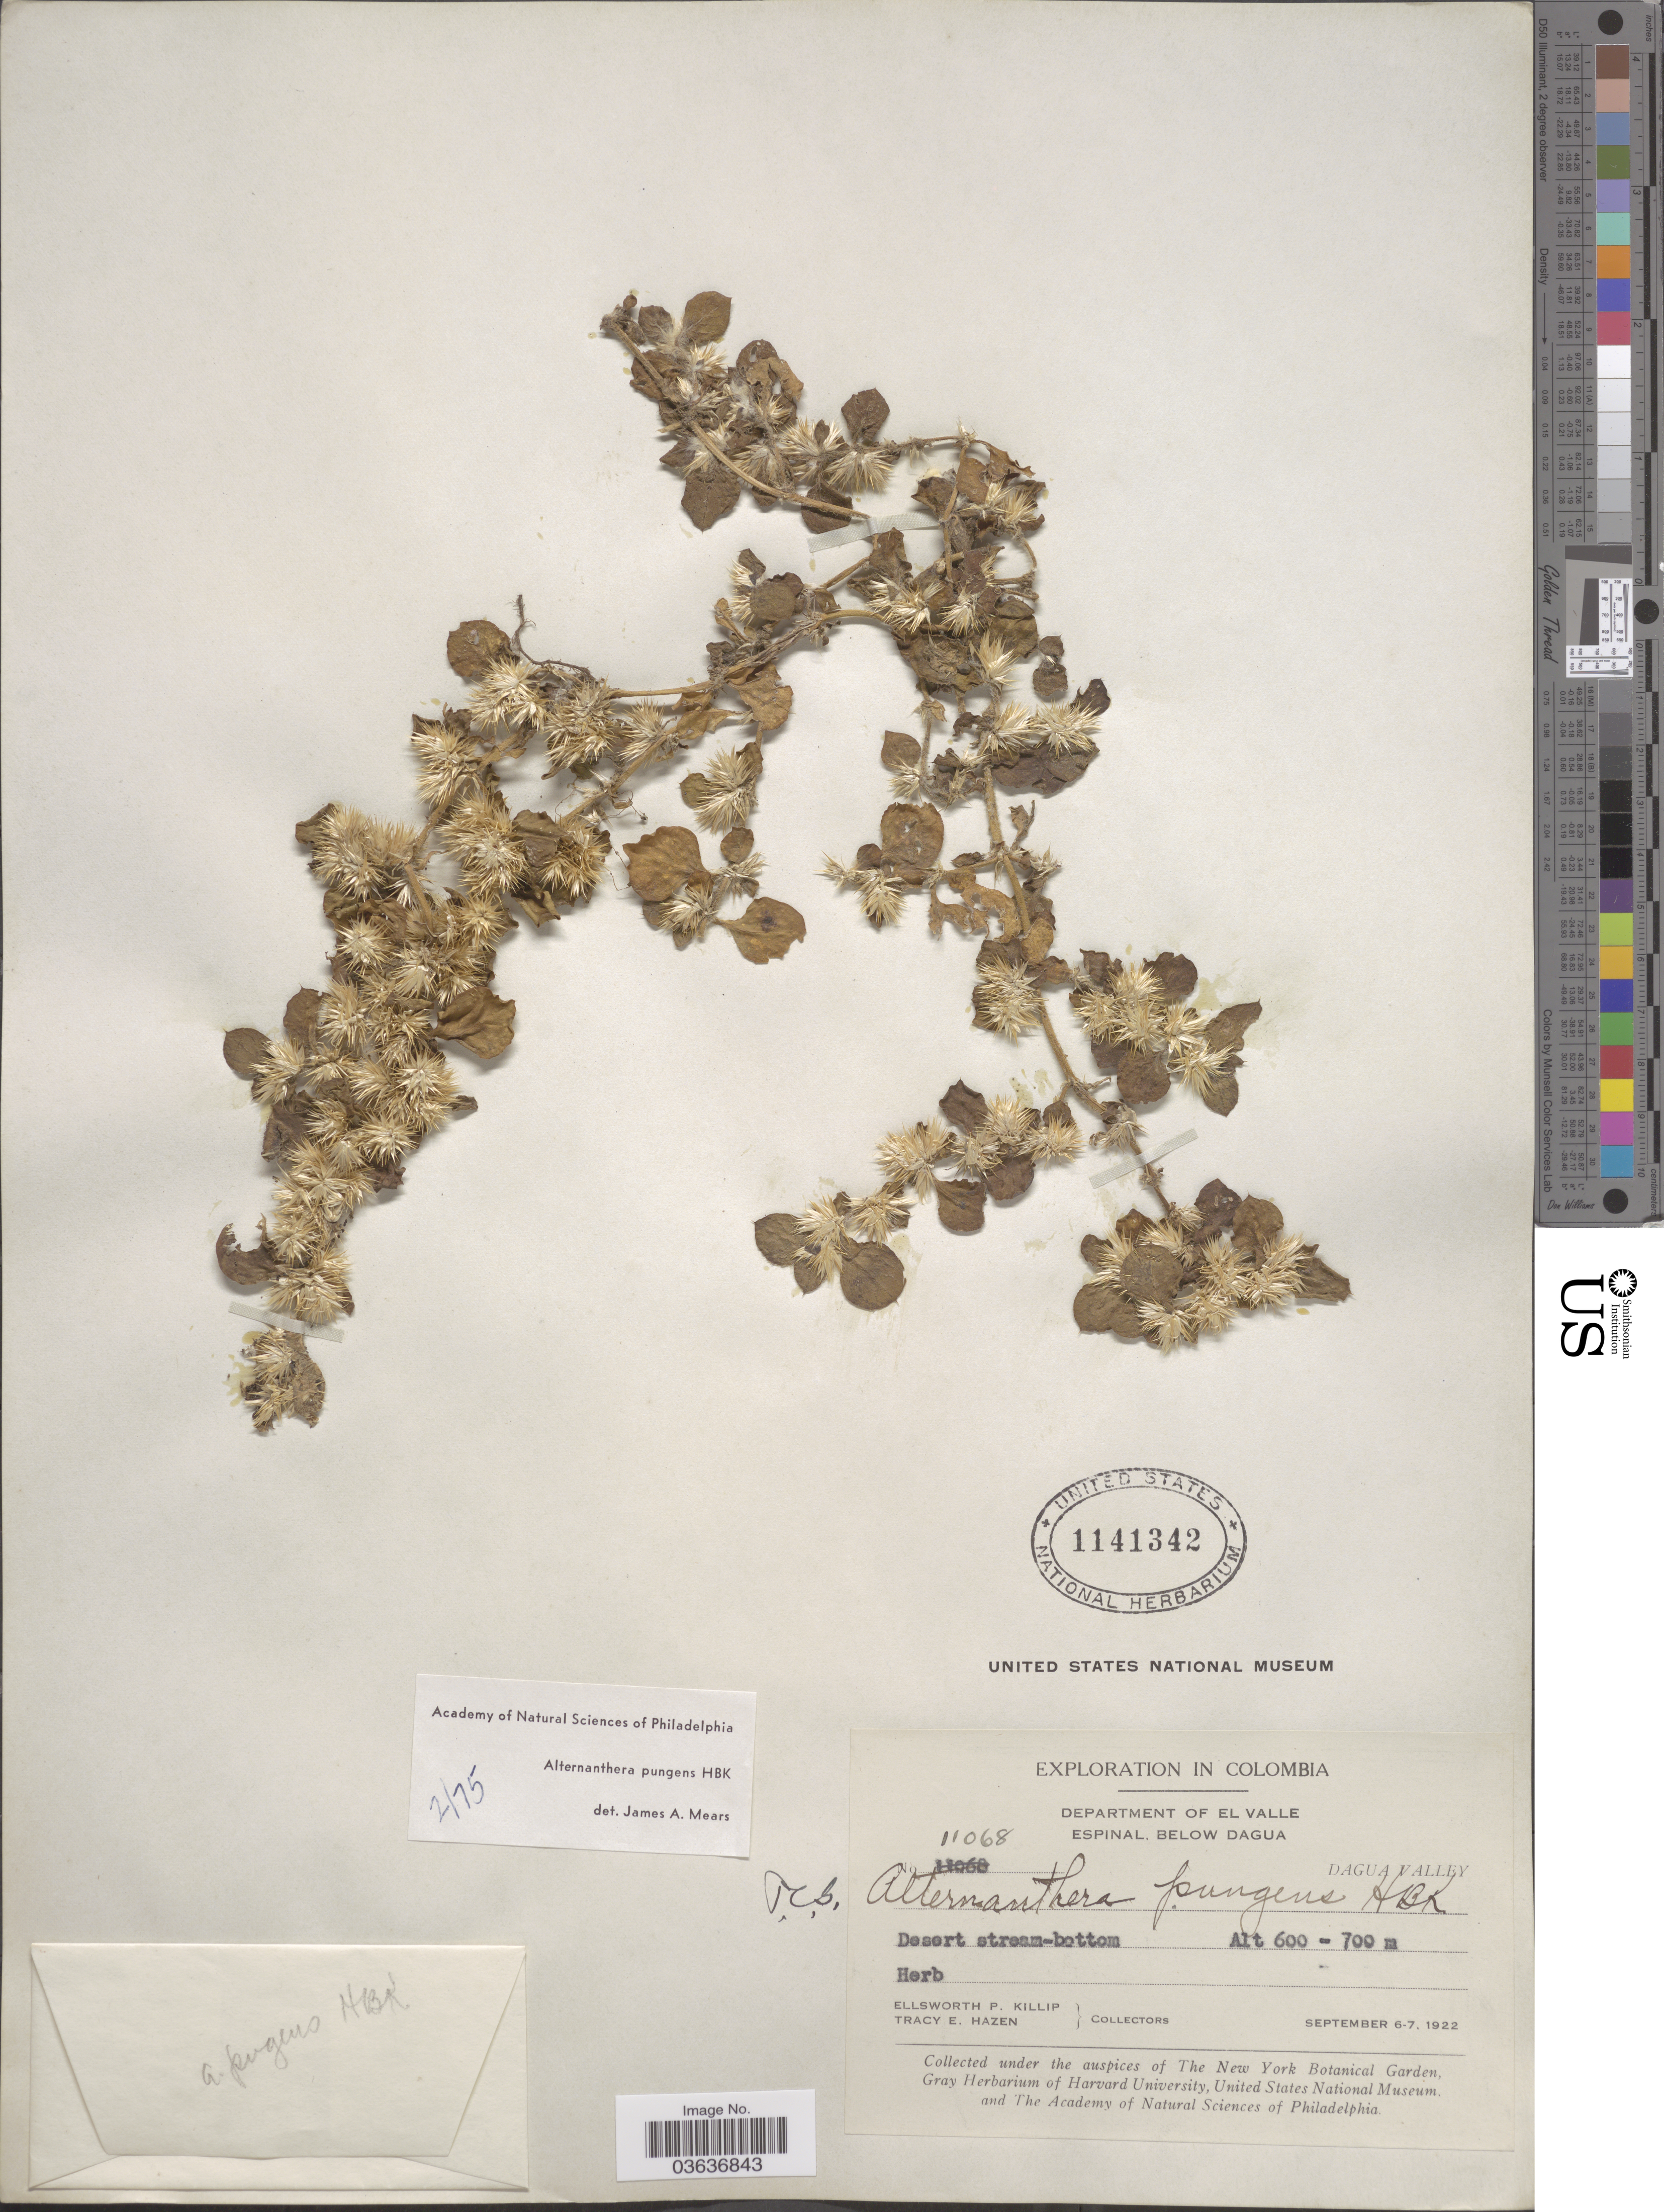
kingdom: Plantae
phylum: Tracheophyta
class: Magnoliopsida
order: Caryophyllales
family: Amaranthaceae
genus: Alternanthera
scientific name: Alternanthera pungens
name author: Kunth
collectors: E. P. Killip & T. E. Hazen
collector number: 11068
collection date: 1922-09-06/1922-09-07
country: Colombia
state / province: Valle del Cauca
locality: Department of El Valle Espinal. Below Dagua. Dagua Valley.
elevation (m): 600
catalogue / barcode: US 1141342